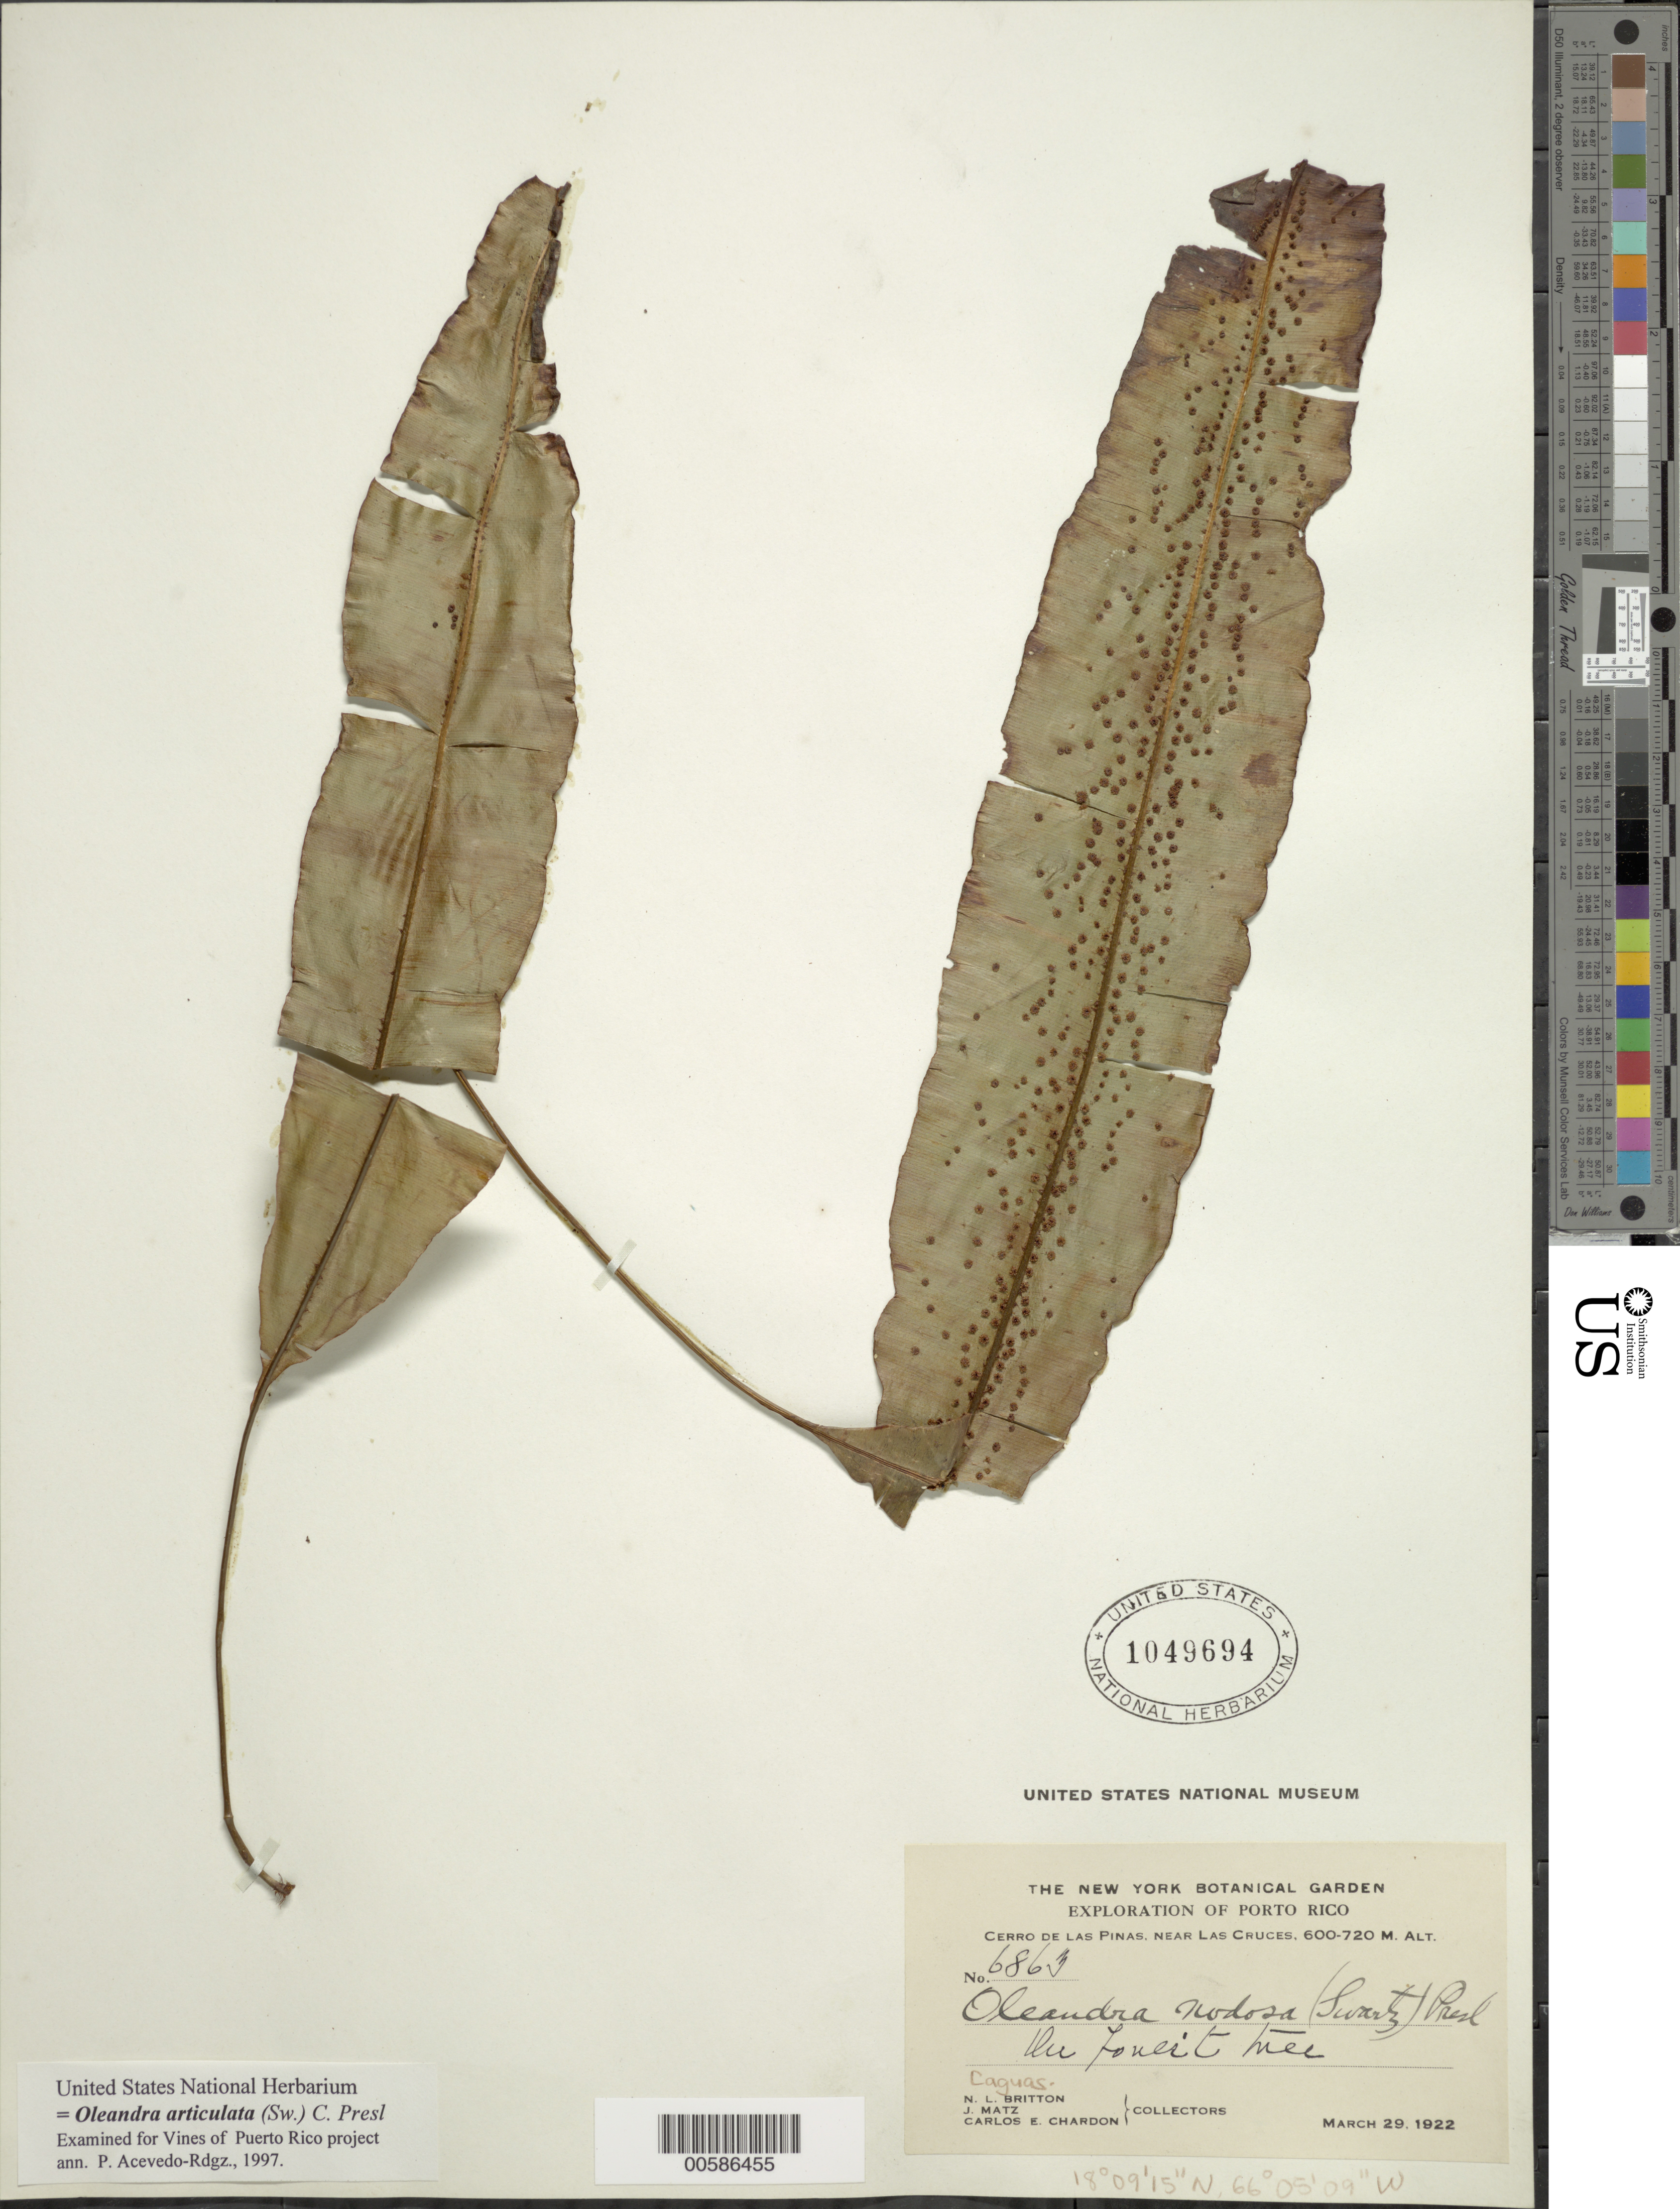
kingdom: Plantae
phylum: Tracheophyta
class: Polypodiopsida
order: Polypodiales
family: Oleandraceae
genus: Oleandra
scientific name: Oleandra articulata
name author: (Sw.) C. Presl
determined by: Acevedo-Rodríguez, P., (BOT), Smithsonian Institution - National Museum of Natural History (UNITED STATES)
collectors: N. Britton, J. Matz & C. E. Chardón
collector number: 6863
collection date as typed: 29 Mar 1922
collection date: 1922-03-29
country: Puerto Rico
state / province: Caguas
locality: Cerro de Las Piñas, near Las Cruces. Caguas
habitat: On forest tree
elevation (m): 600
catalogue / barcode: US 1049694